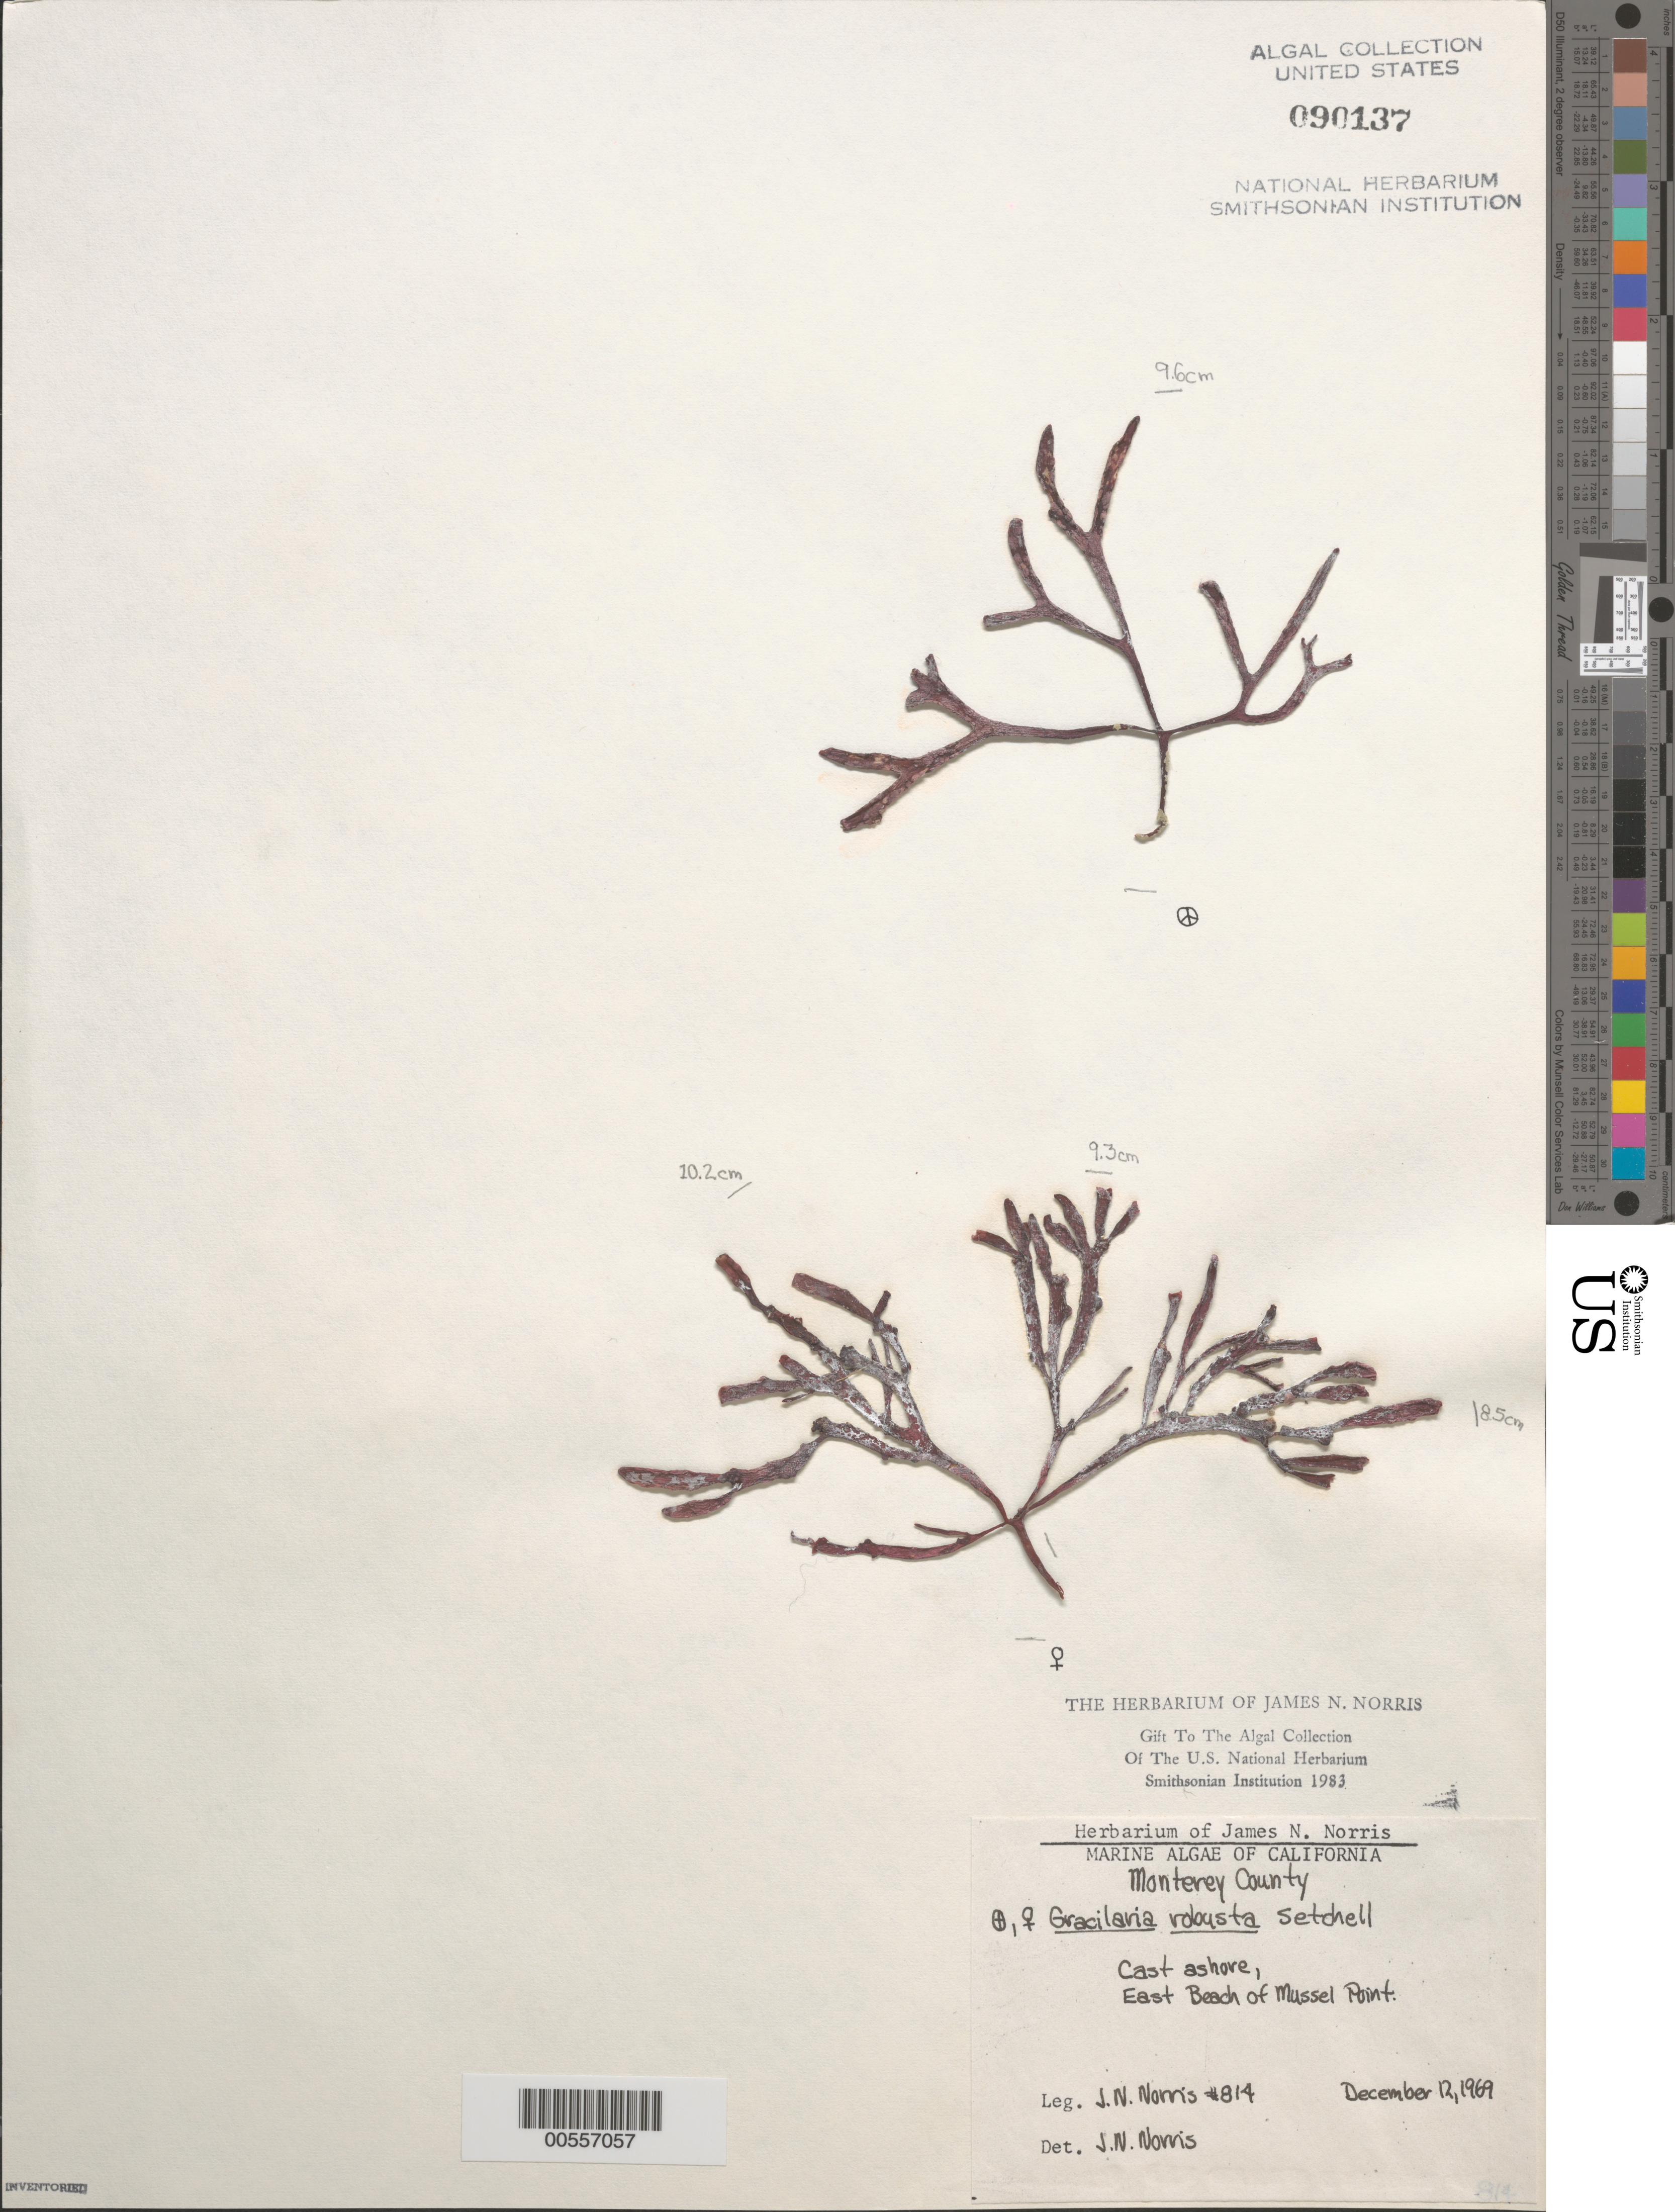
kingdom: Plantae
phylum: Rhodophyta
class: Florideophyceae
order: Gracilariales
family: Gracilariaceae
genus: Gracilaria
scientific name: Gracilaria robusta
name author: Setch. in Collins et al.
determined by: Norris, James N.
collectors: J. N. Norris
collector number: JN-814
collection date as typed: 12 Dec 1969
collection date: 1969-12-12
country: United States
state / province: California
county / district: Monterey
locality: East Beach, Mussel Point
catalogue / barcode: US 90137